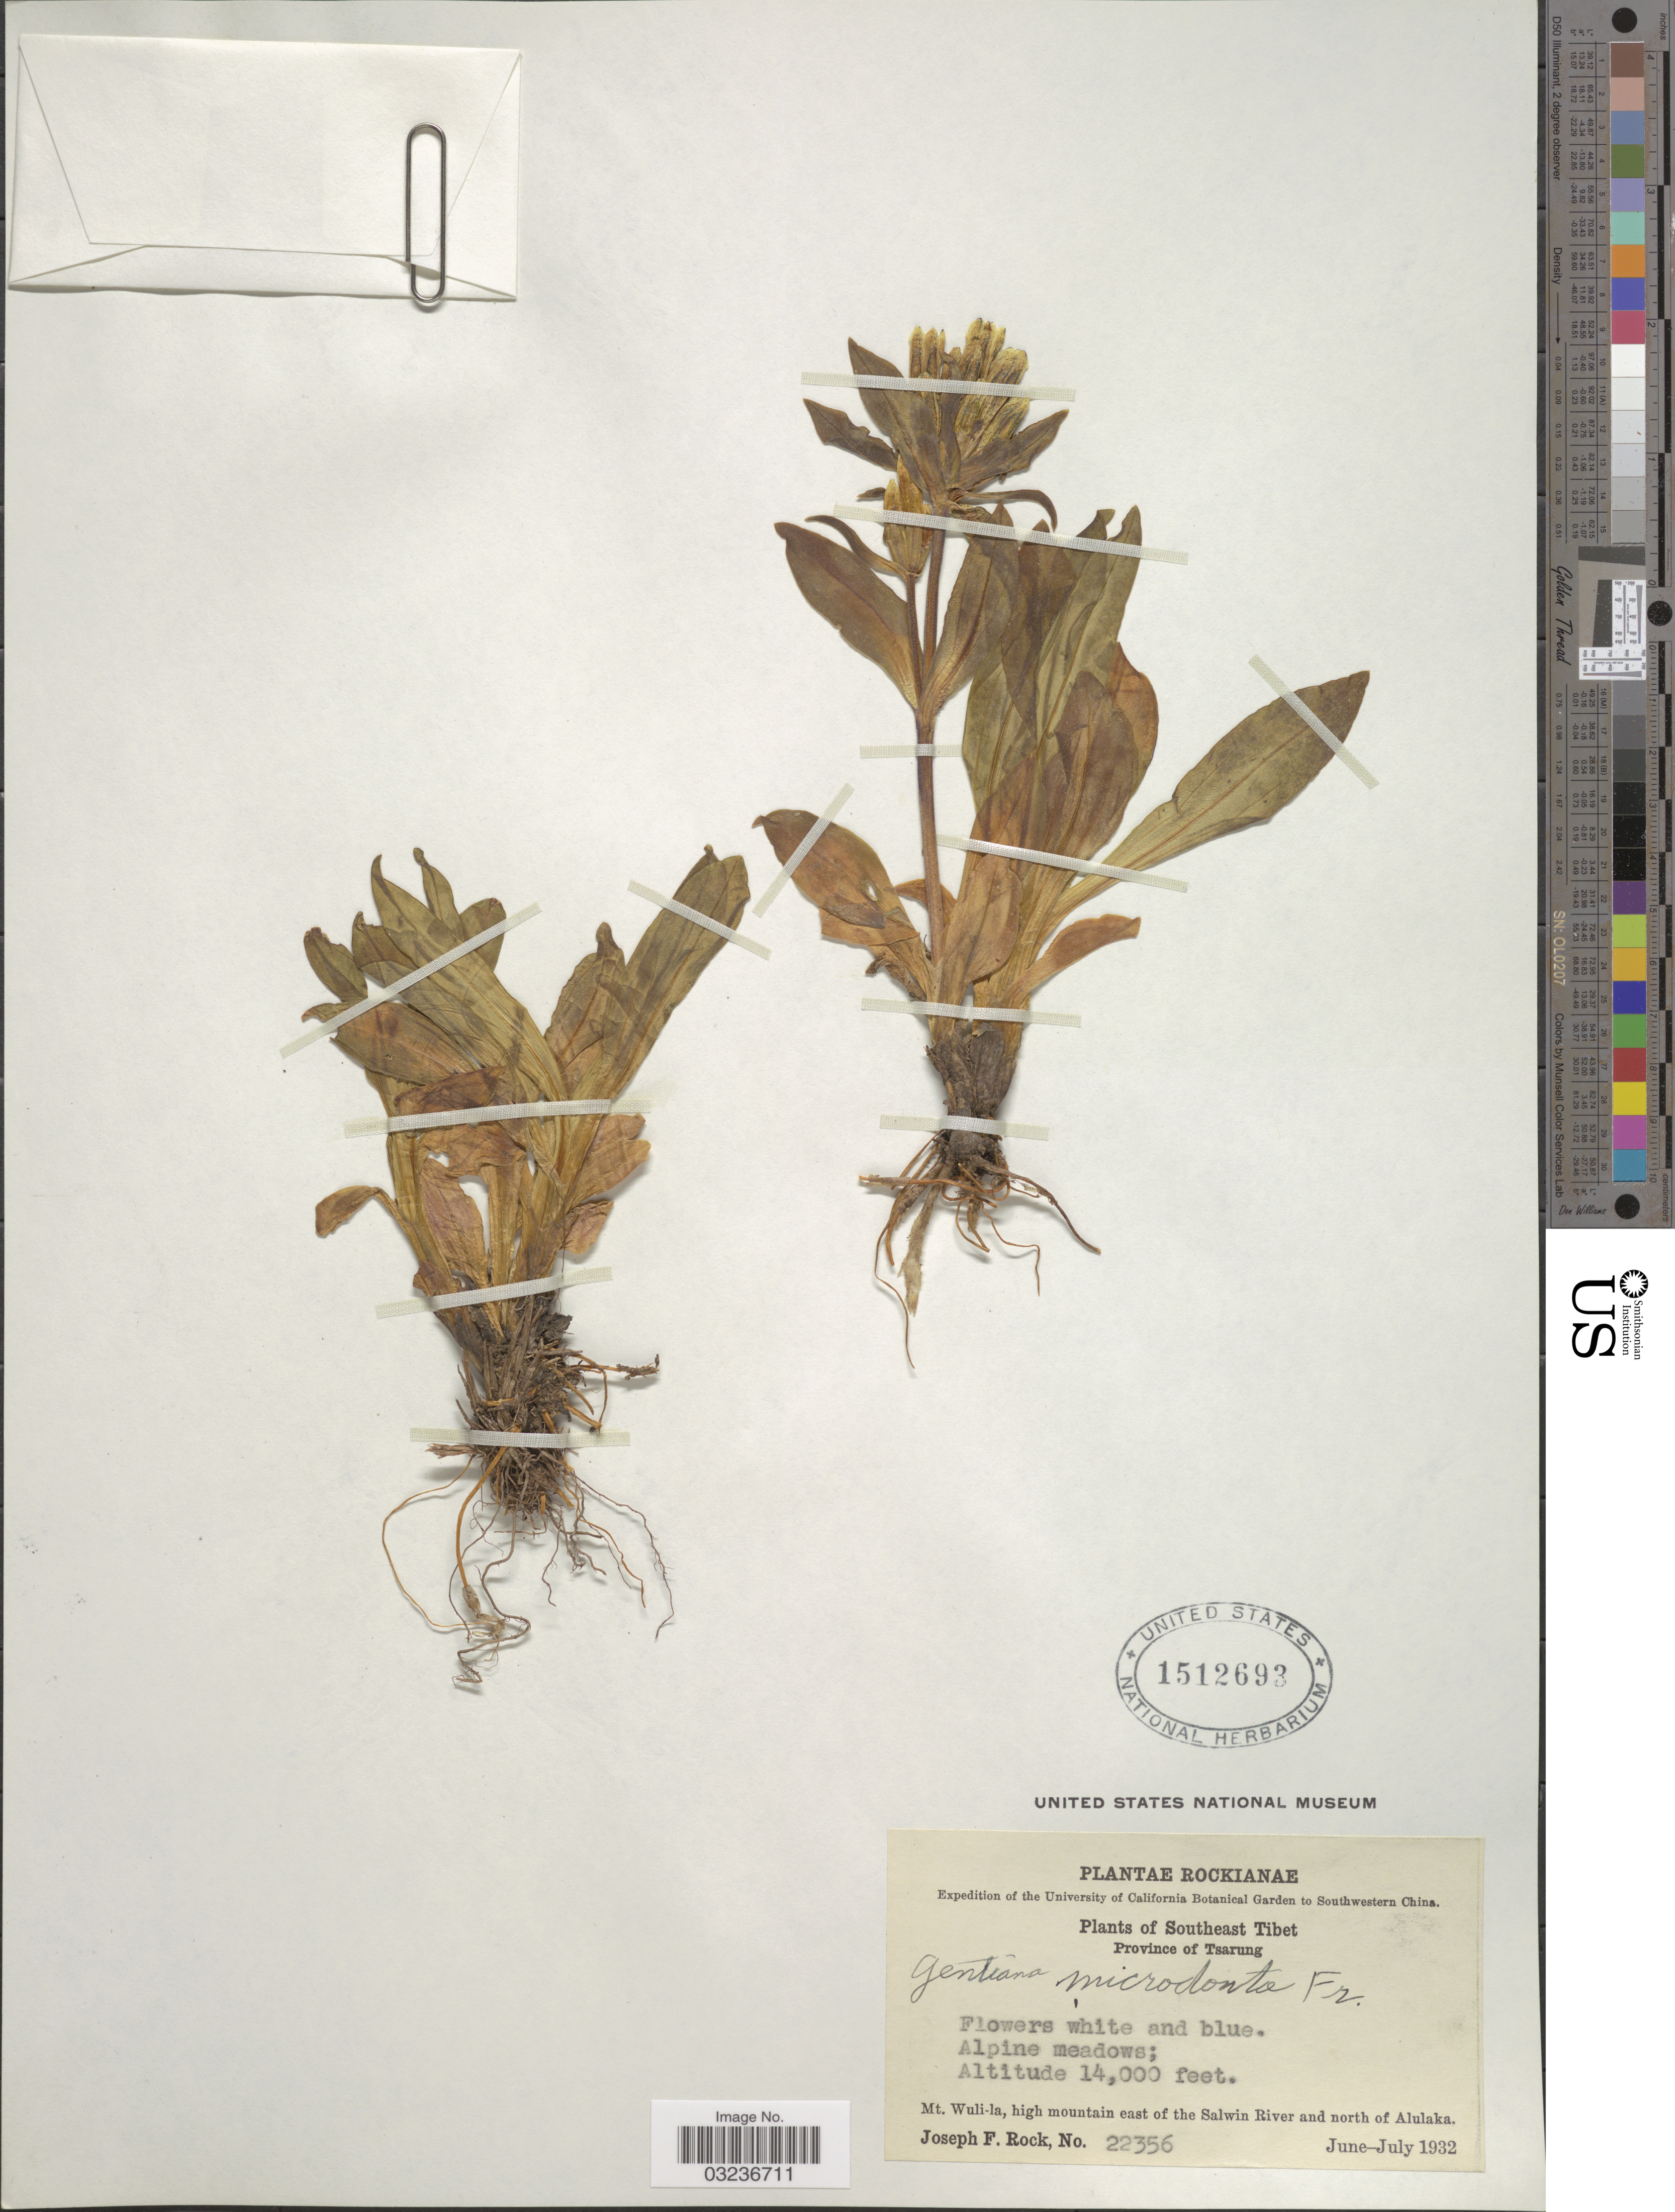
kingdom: Plantae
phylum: Tracheophyta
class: Magnoliopsida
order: Gentianales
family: Gentianaceae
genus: Gentiana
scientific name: Gentiana microdonta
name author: Franch. ex Hemsl.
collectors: J. F. Rock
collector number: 22356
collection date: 1932-06/1932-07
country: China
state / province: Xizang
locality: Southwestern China, Southeast Tibet, Province of Tsarung, Mt. Wuli-la, high mountain east of the Salwin River and north of Alulaka.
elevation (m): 4267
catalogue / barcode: US 1512693